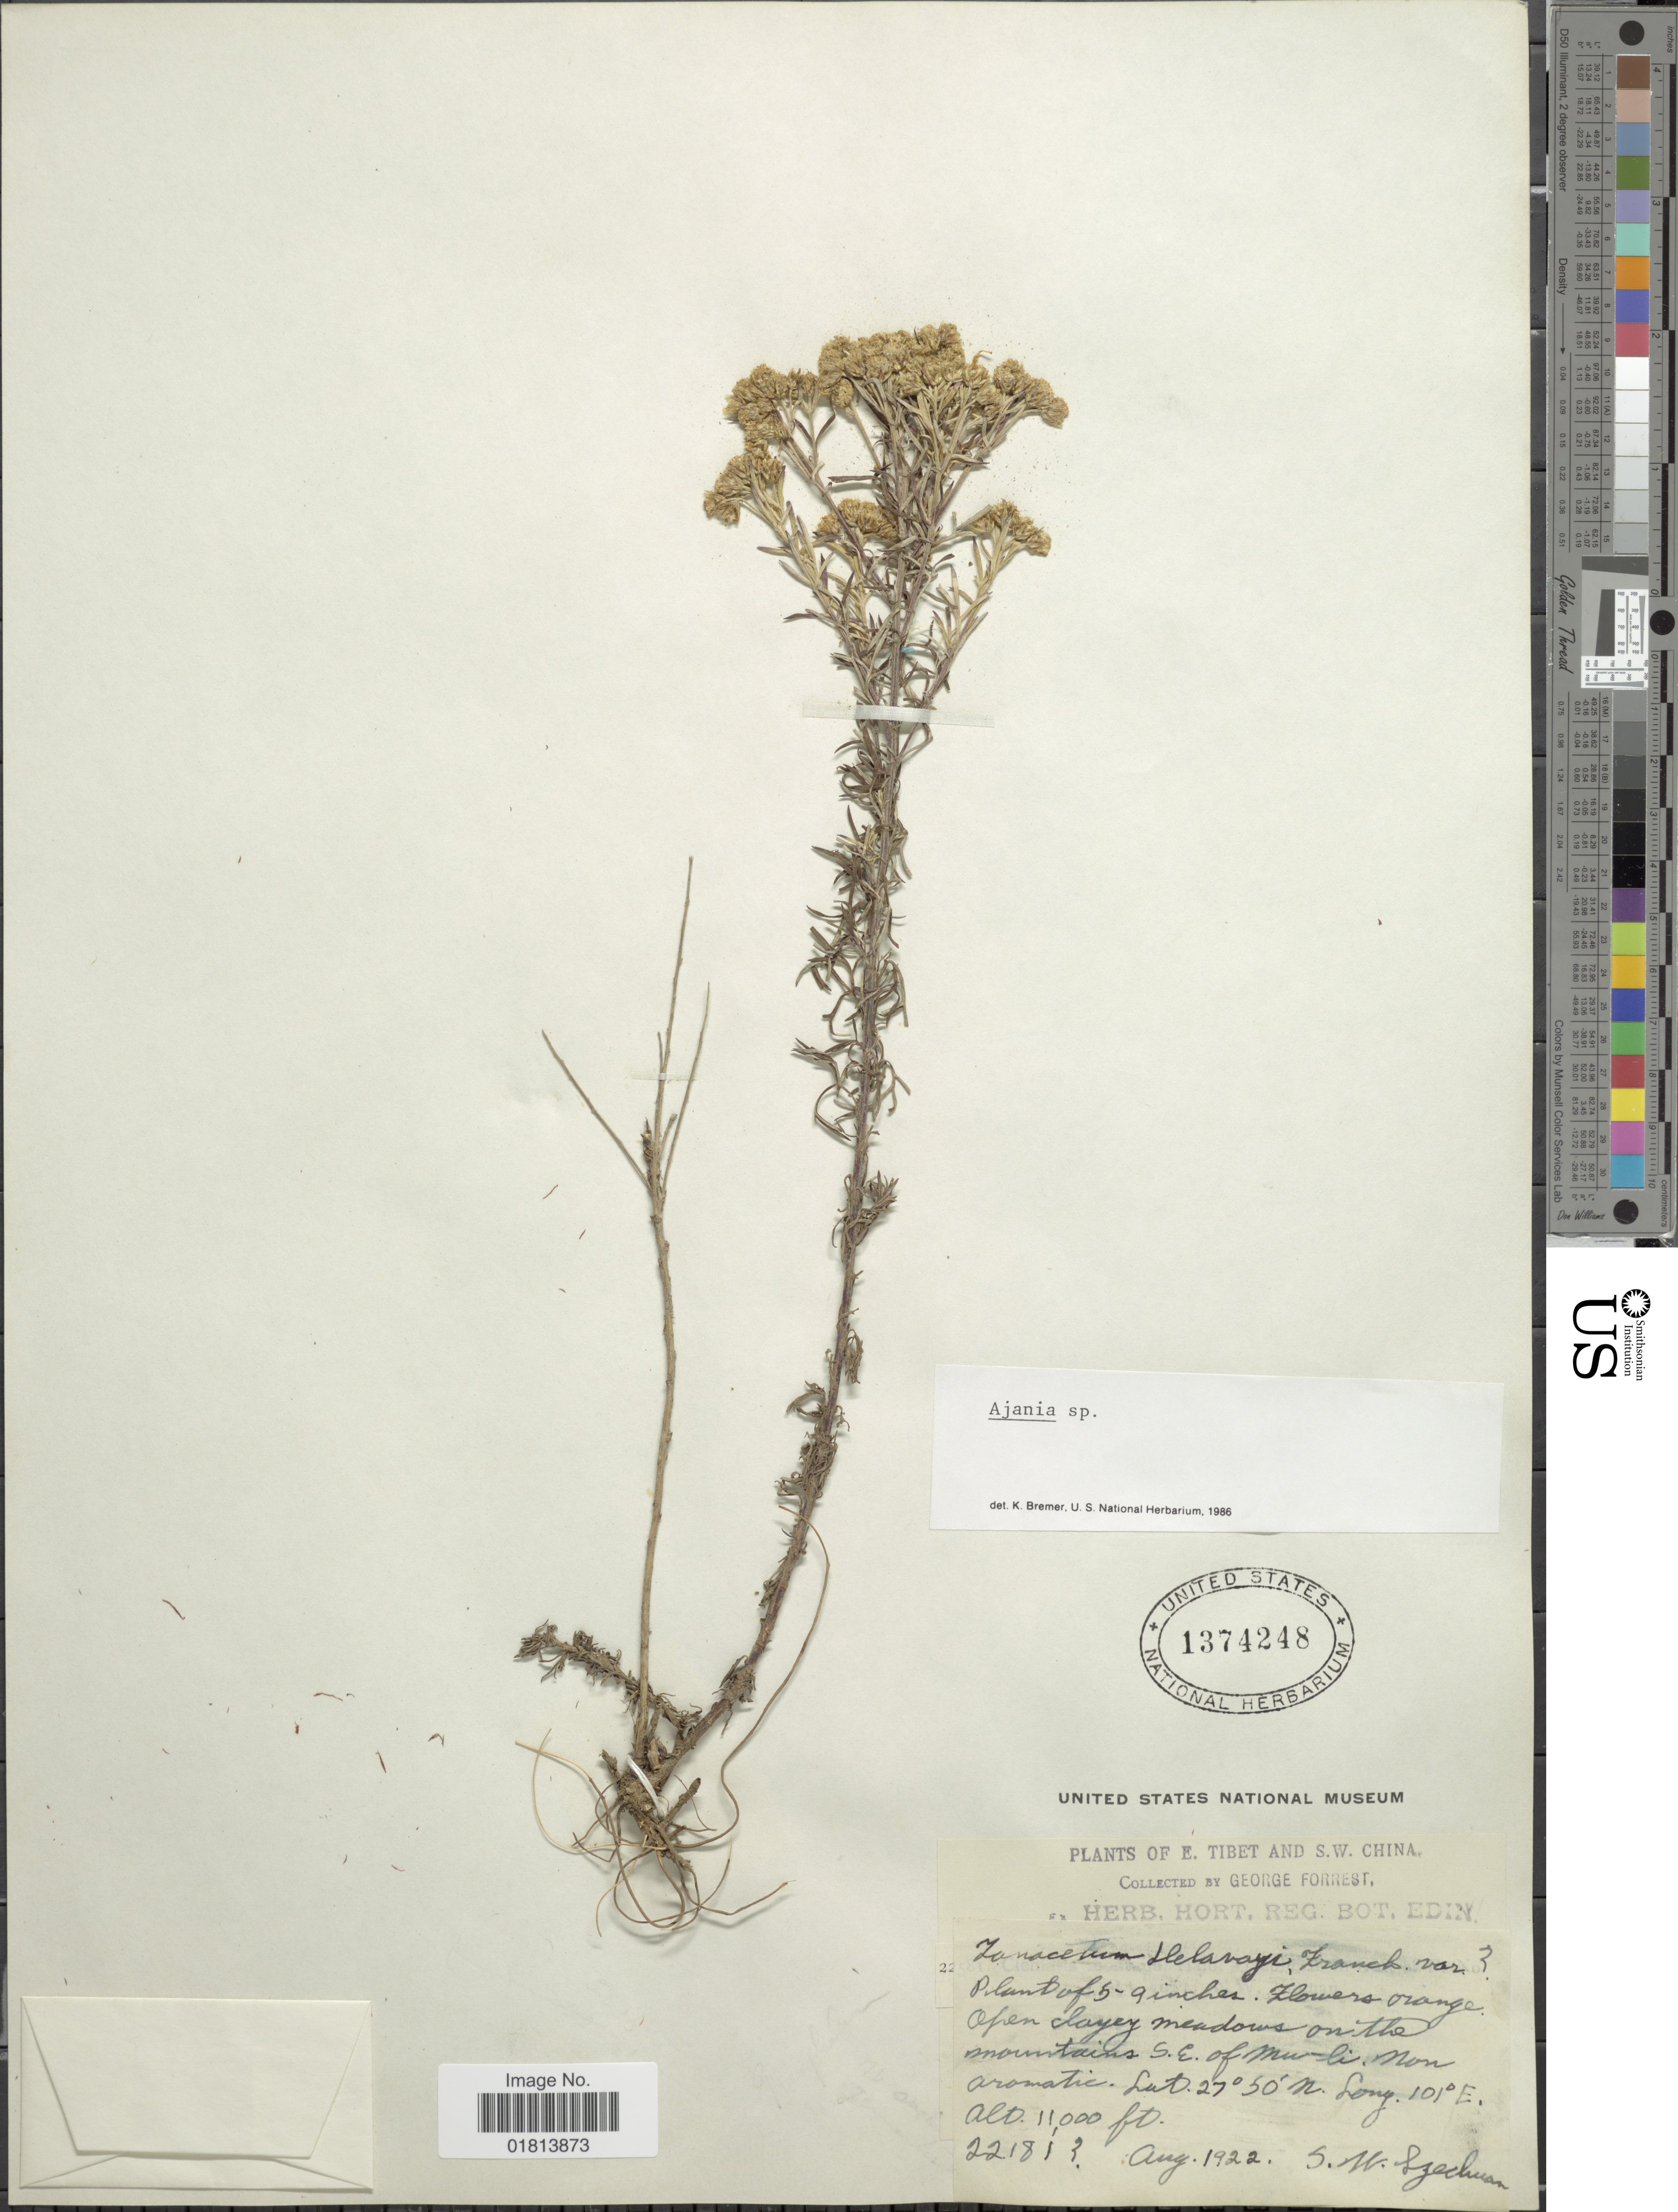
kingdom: Plantae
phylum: Tracheophyta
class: Magnoliopsida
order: Asterales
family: Asteraceae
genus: Ajania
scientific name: Ajania sp.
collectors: G. Forrest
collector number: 22181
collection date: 1922-08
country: China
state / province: Sichuan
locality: E. Tibet and S. W. China, S. E. of Mu-li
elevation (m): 3353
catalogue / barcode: US 1374248